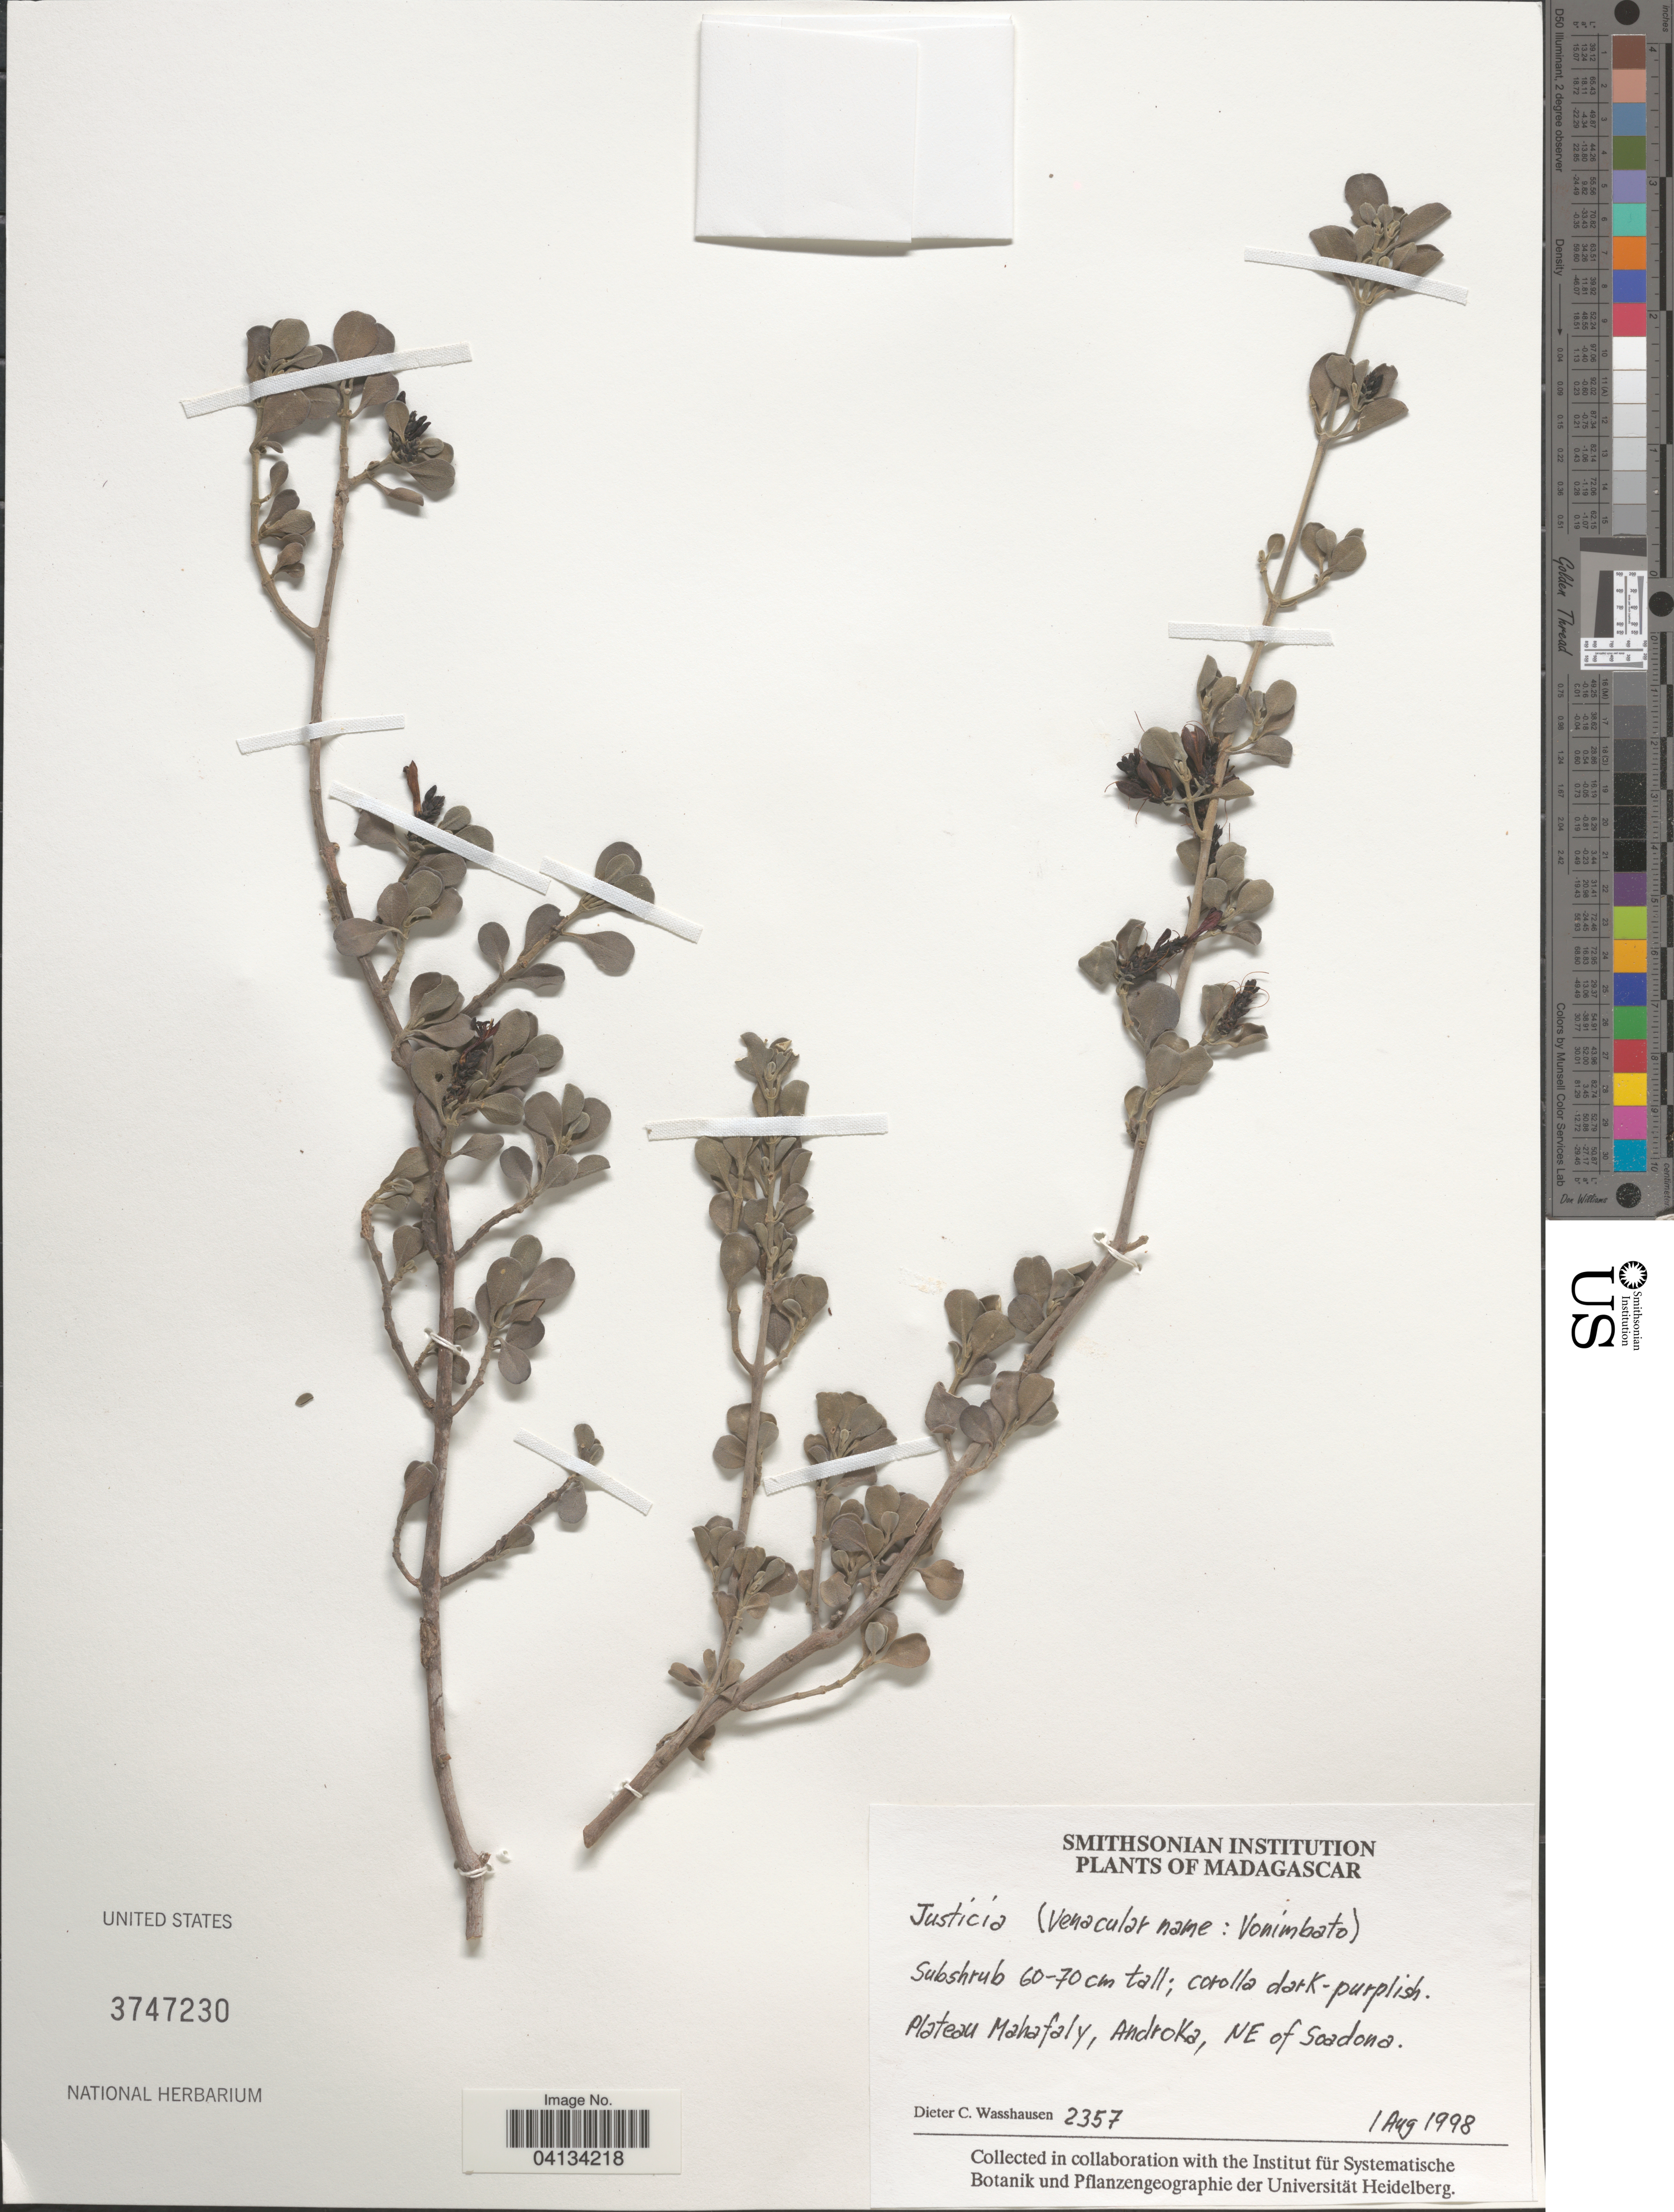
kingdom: Plantae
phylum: Tracheophyta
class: Magnoliopsida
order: Lamiales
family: Acanthaceae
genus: Justicia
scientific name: Justicia sp.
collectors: D. C. Wasshausen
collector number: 2357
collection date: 1998-08-01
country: Madagascar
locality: Plateau Mahafaly, Androka, NE of Soadona.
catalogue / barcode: US 3747230